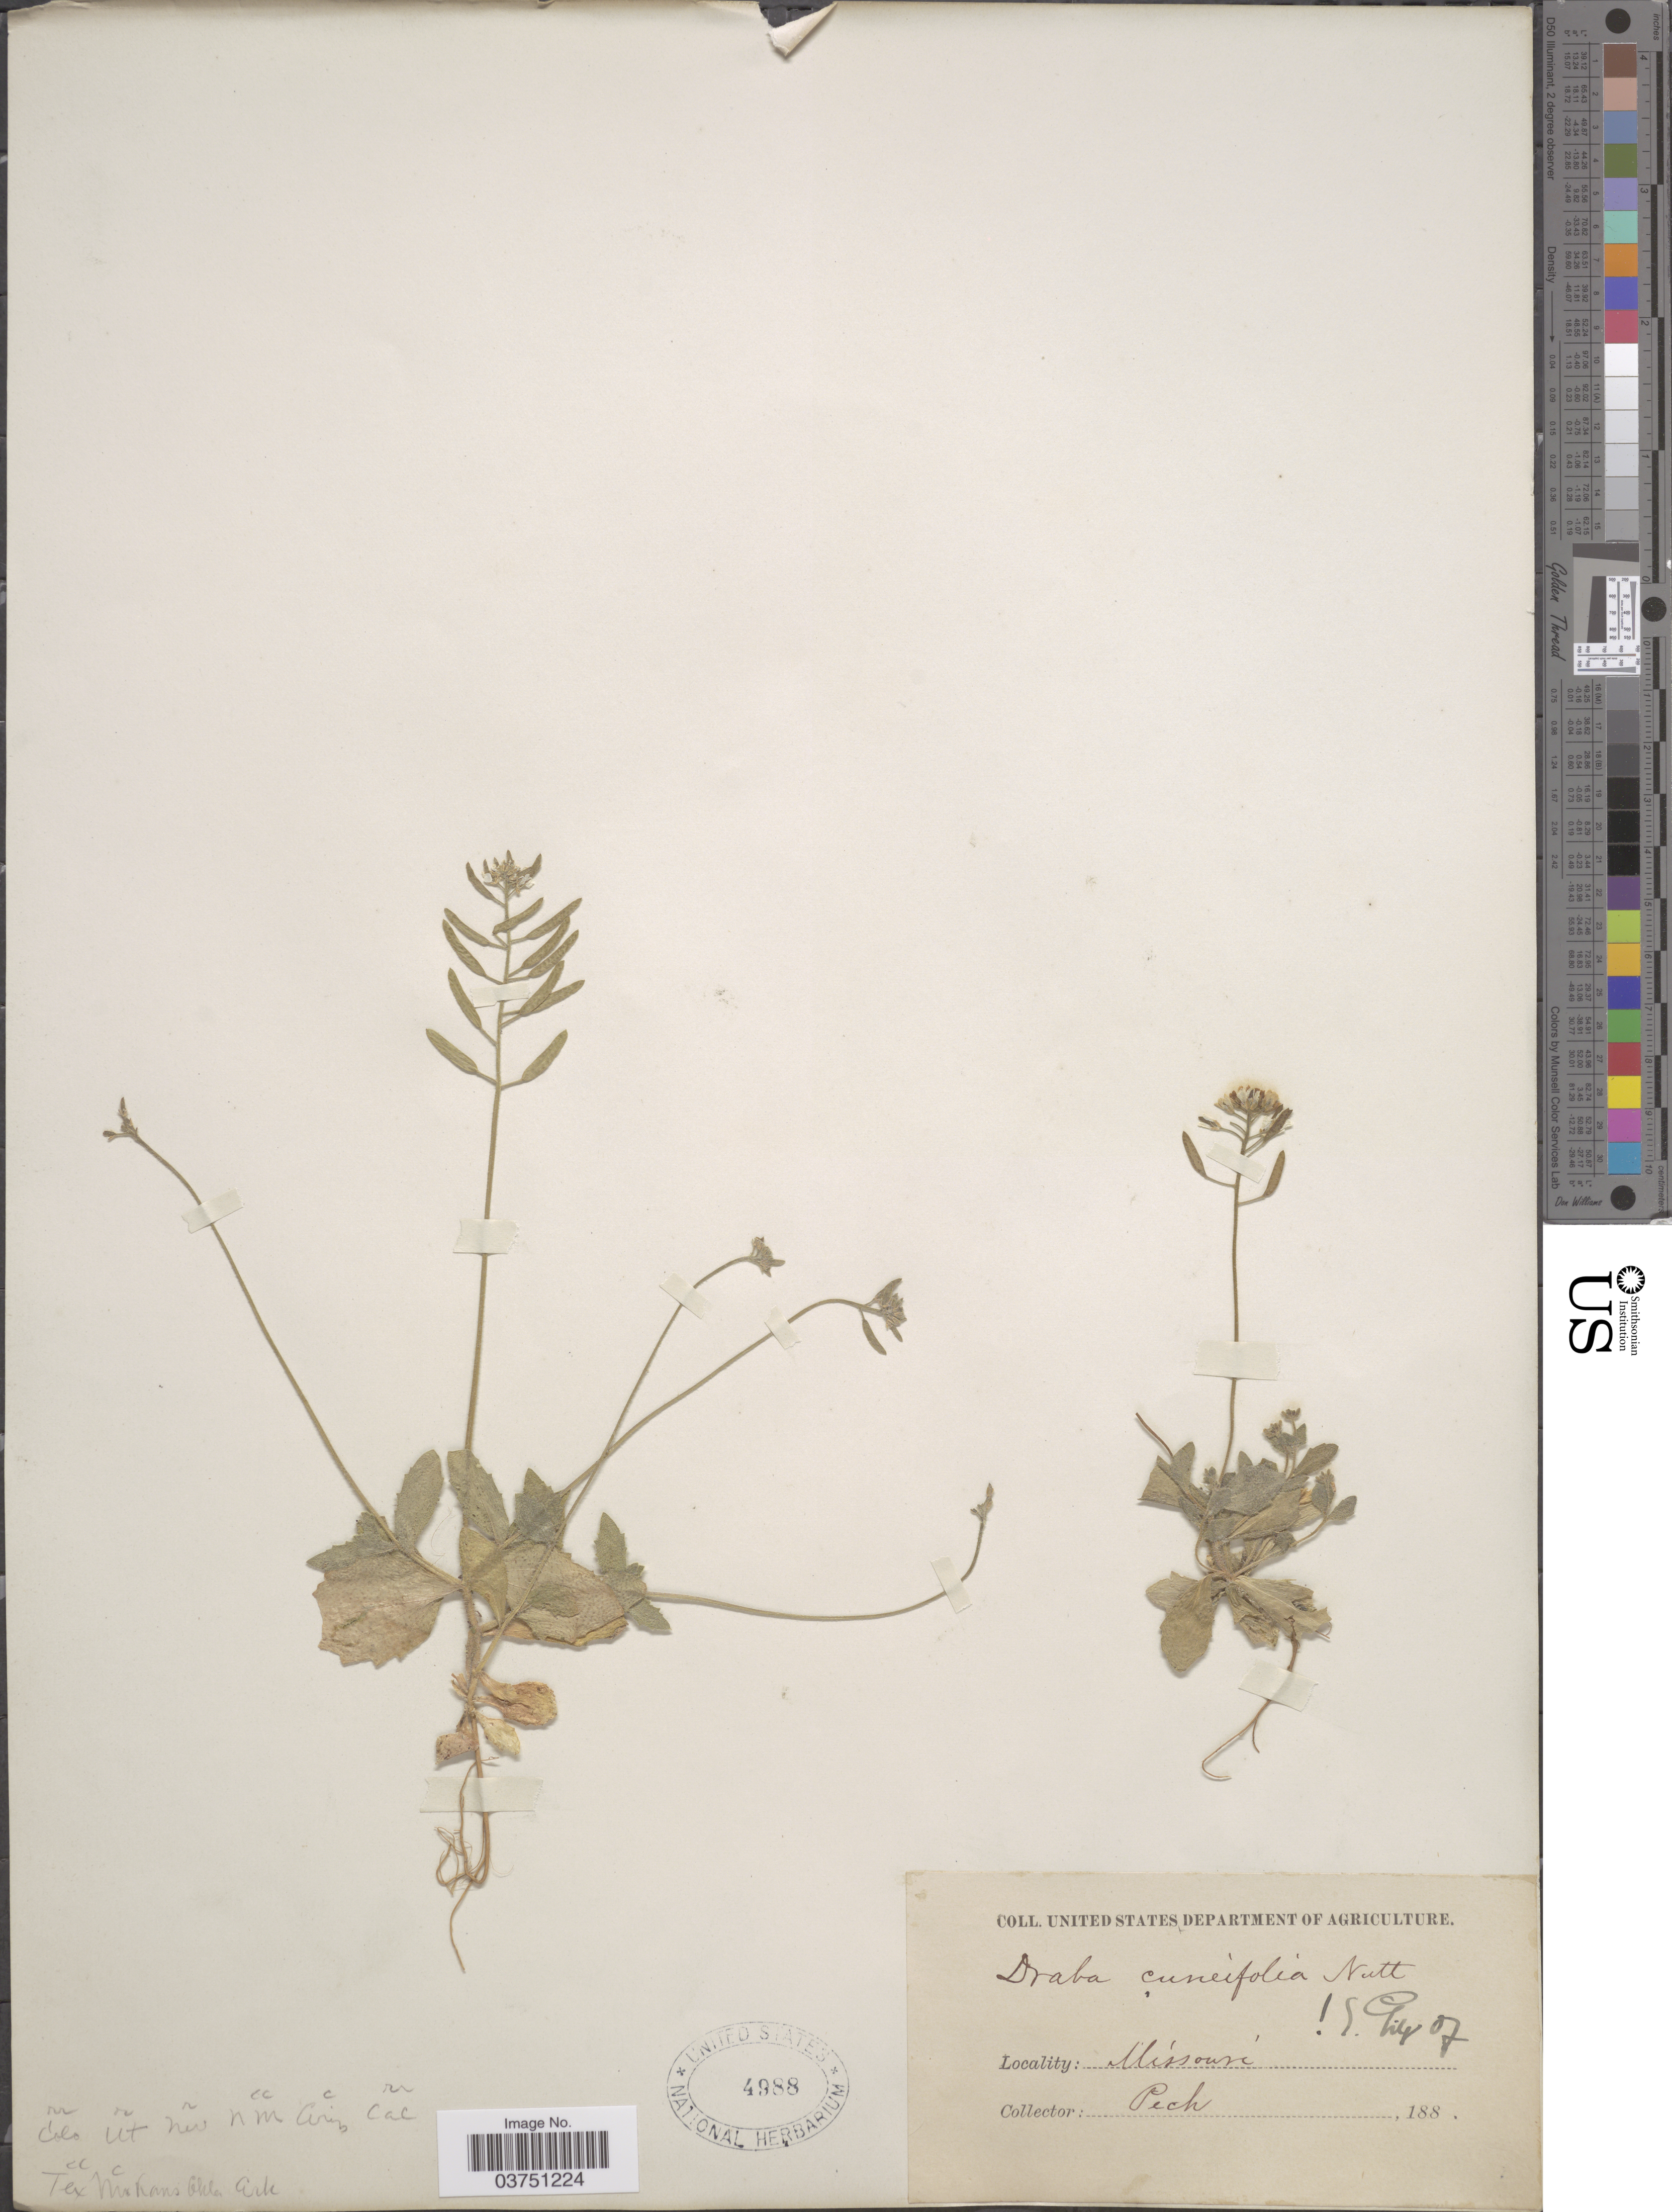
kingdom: Plantae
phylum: Tracheophyta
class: Magnoliopsida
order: Brassicales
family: Brassicaceae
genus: Draba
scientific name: Draba cuneifolia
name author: Nutt.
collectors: Pech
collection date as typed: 188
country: United States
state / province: Missouri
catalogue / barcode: US 4988